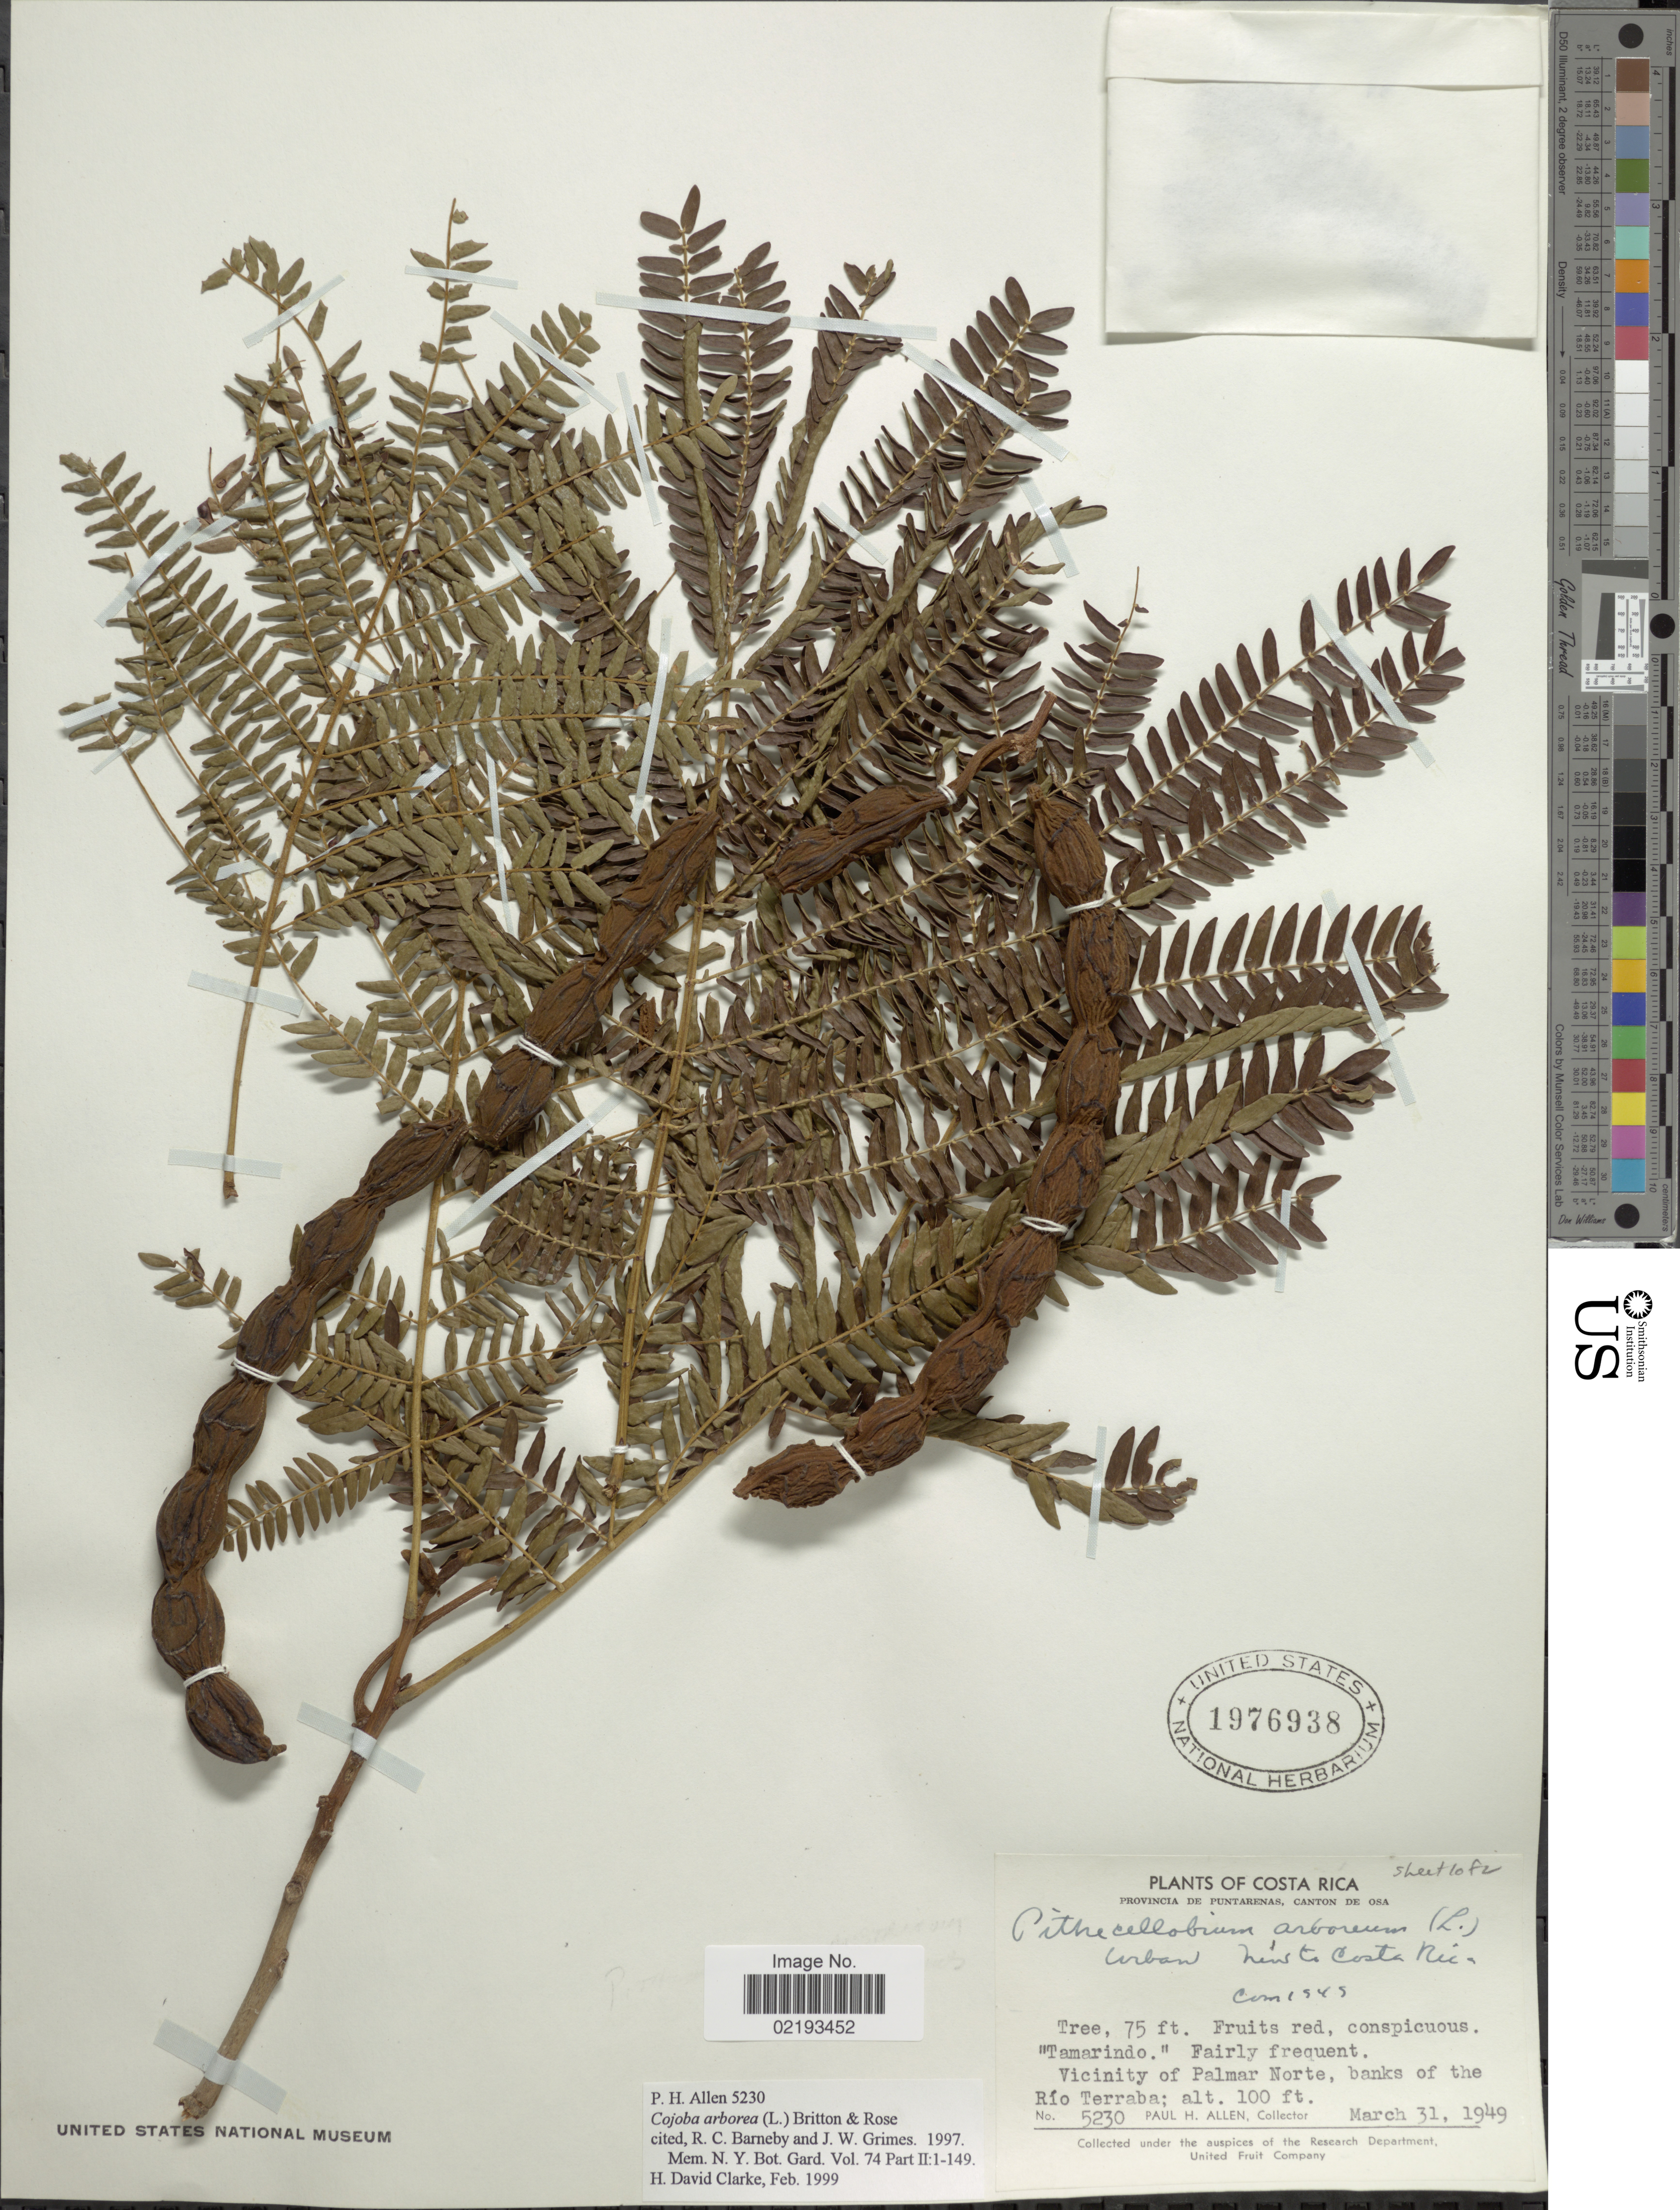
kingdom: Plantae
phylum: Tracheophyta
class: Magnoliopsida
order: Fabales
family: Fabaceae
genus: Cojoba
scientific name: Cojoba arborea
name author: (L.) Britton & Rose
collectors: P. H. Allen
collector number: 5230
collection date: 1949-03-31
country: Costa Rica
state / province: Puntarenas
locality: Canton de Osa, Vicinity Palmar Norte, banks of the Río Terraba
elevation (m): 30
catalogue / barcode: US 1976938